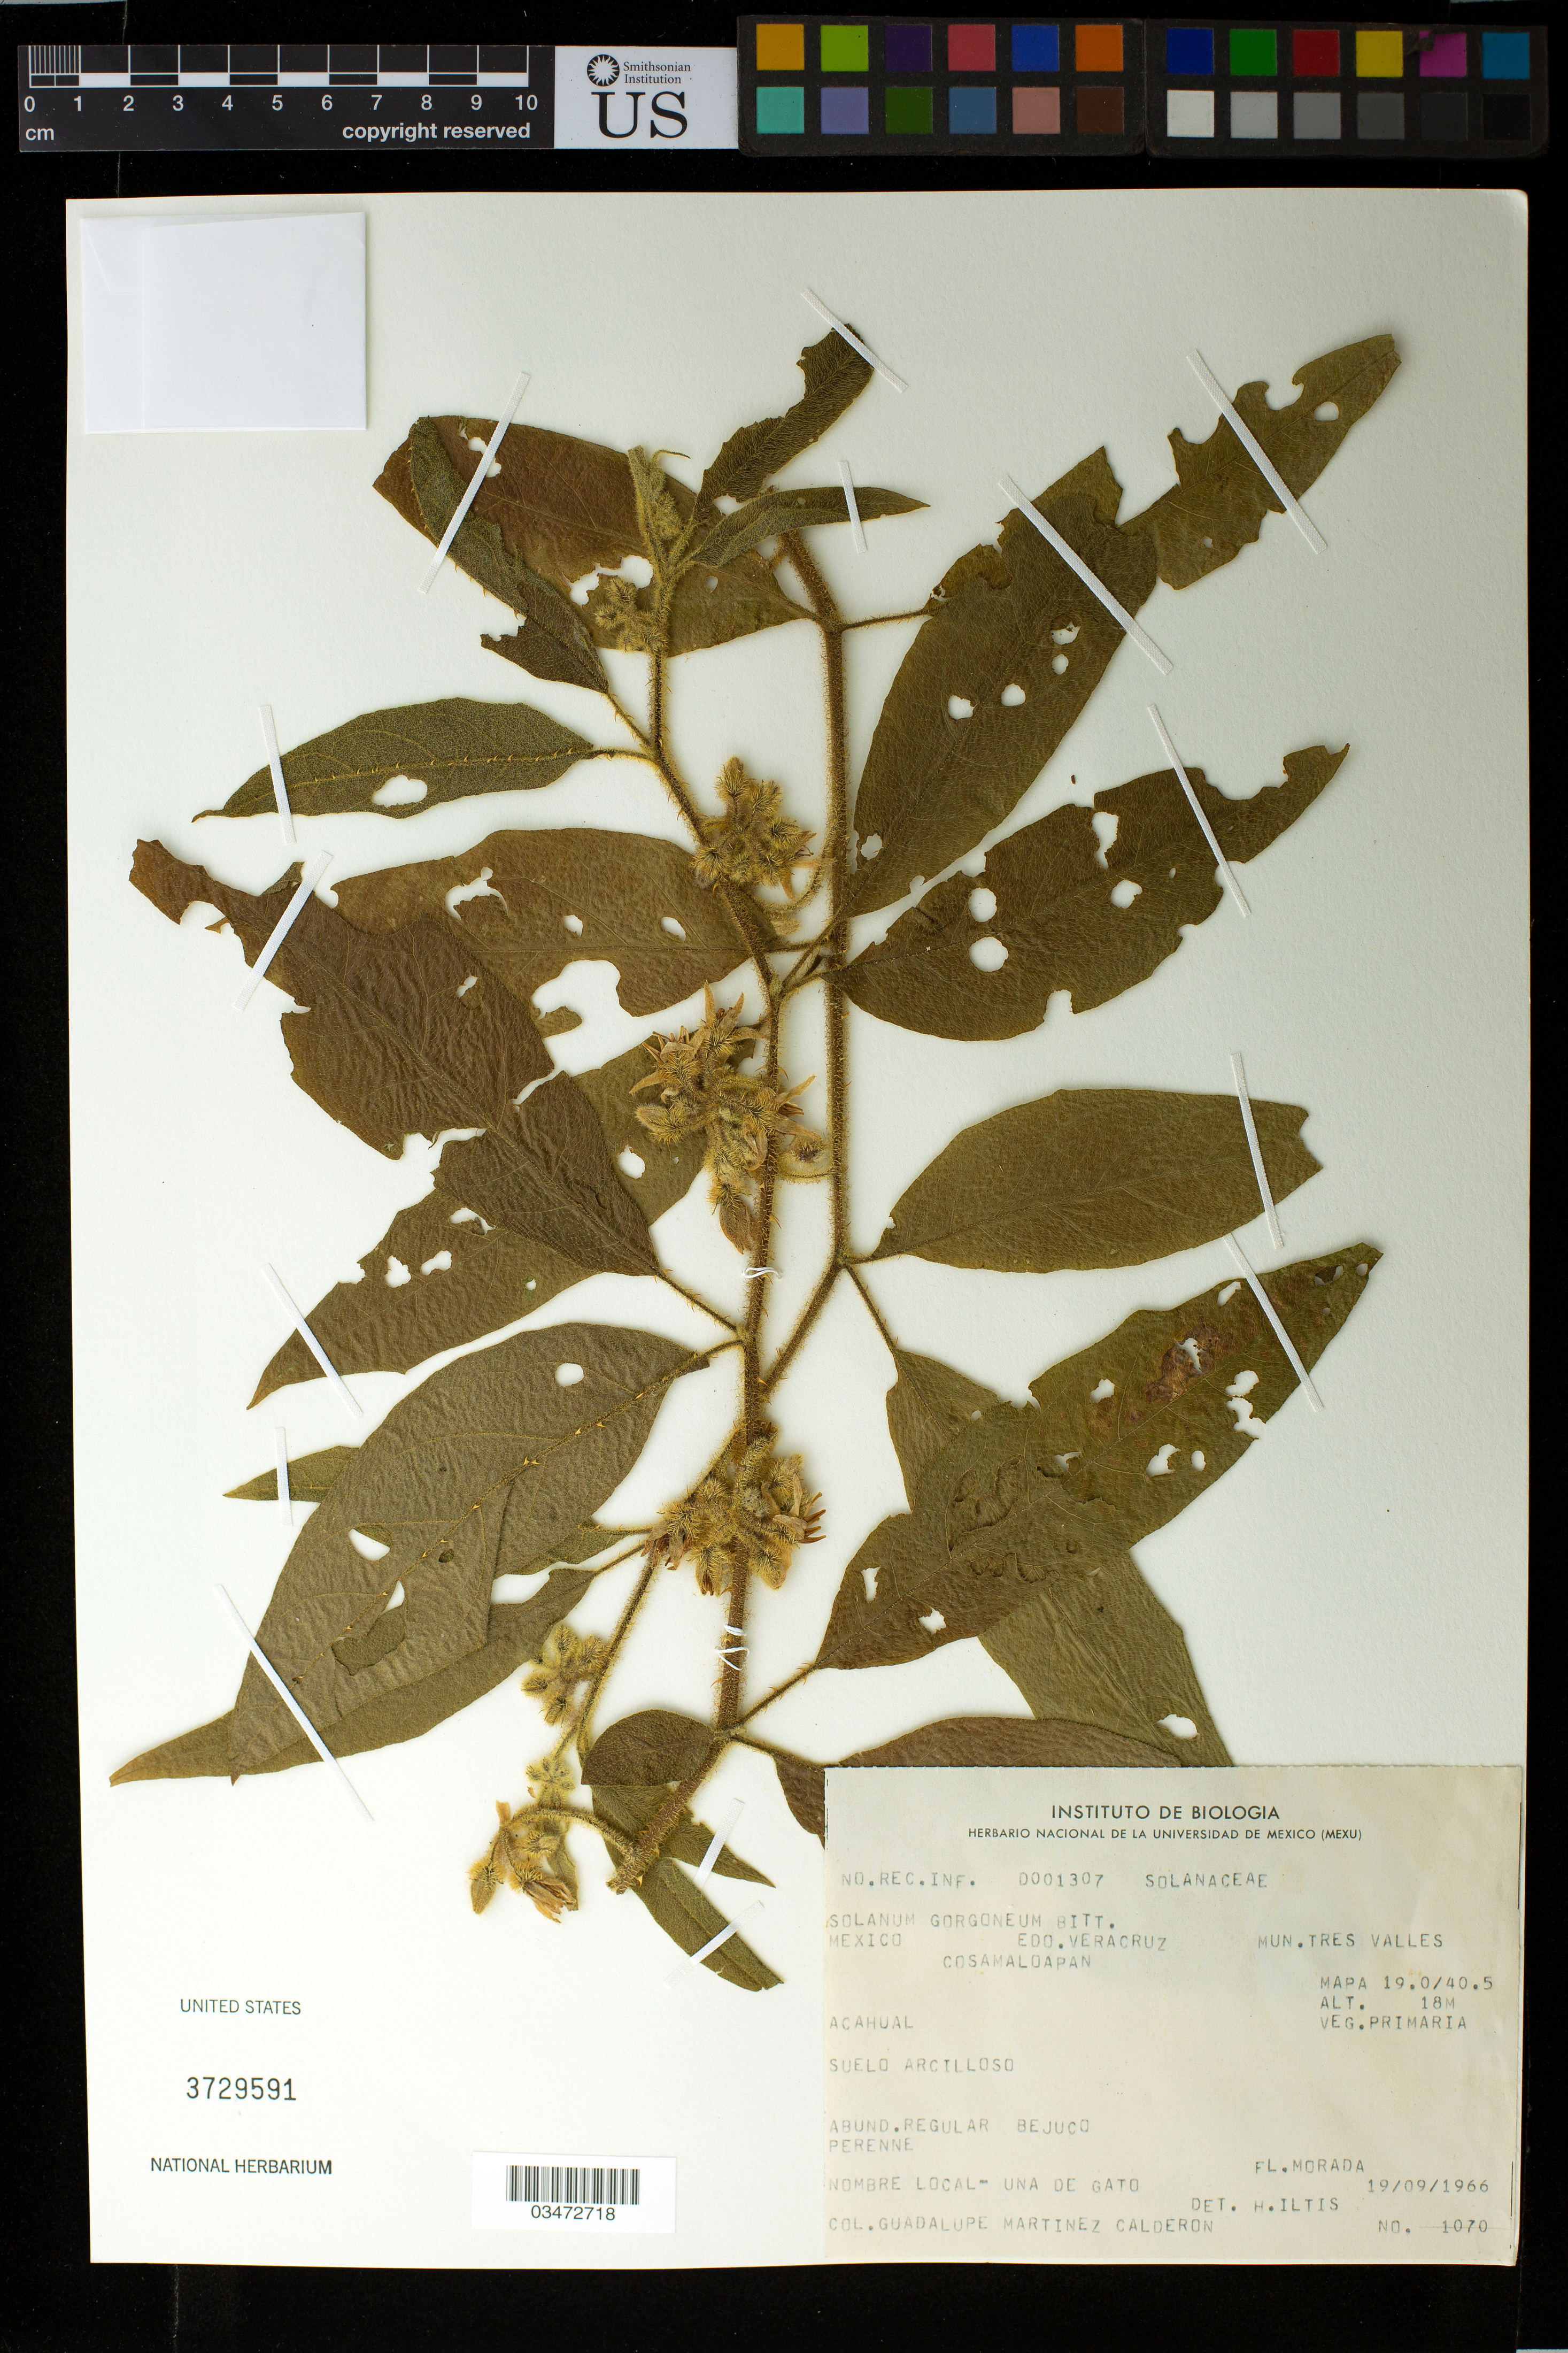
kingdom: Plantae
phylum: Tracheophyta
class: Magnoliopsida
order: Solanales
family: Solanaceae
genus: Solanum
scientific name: Solanum adhaerens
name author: Roem. & Schult.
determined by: Strong, Mark T., (BOT), Smithsonian Institution - National Museum of Natural History (UNITED STATES)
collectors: G. Martinez-C.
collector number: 1070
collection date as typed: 19 Sep 1966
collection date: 1966-09-19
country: Mexico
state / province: Veracruz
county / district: Cosamaloapan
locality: Edo.l Veracruz Cosamaloapan Mun. Tres Valles Mapa 19.0/ 40.5.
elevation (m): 18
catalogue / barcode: US 3729591